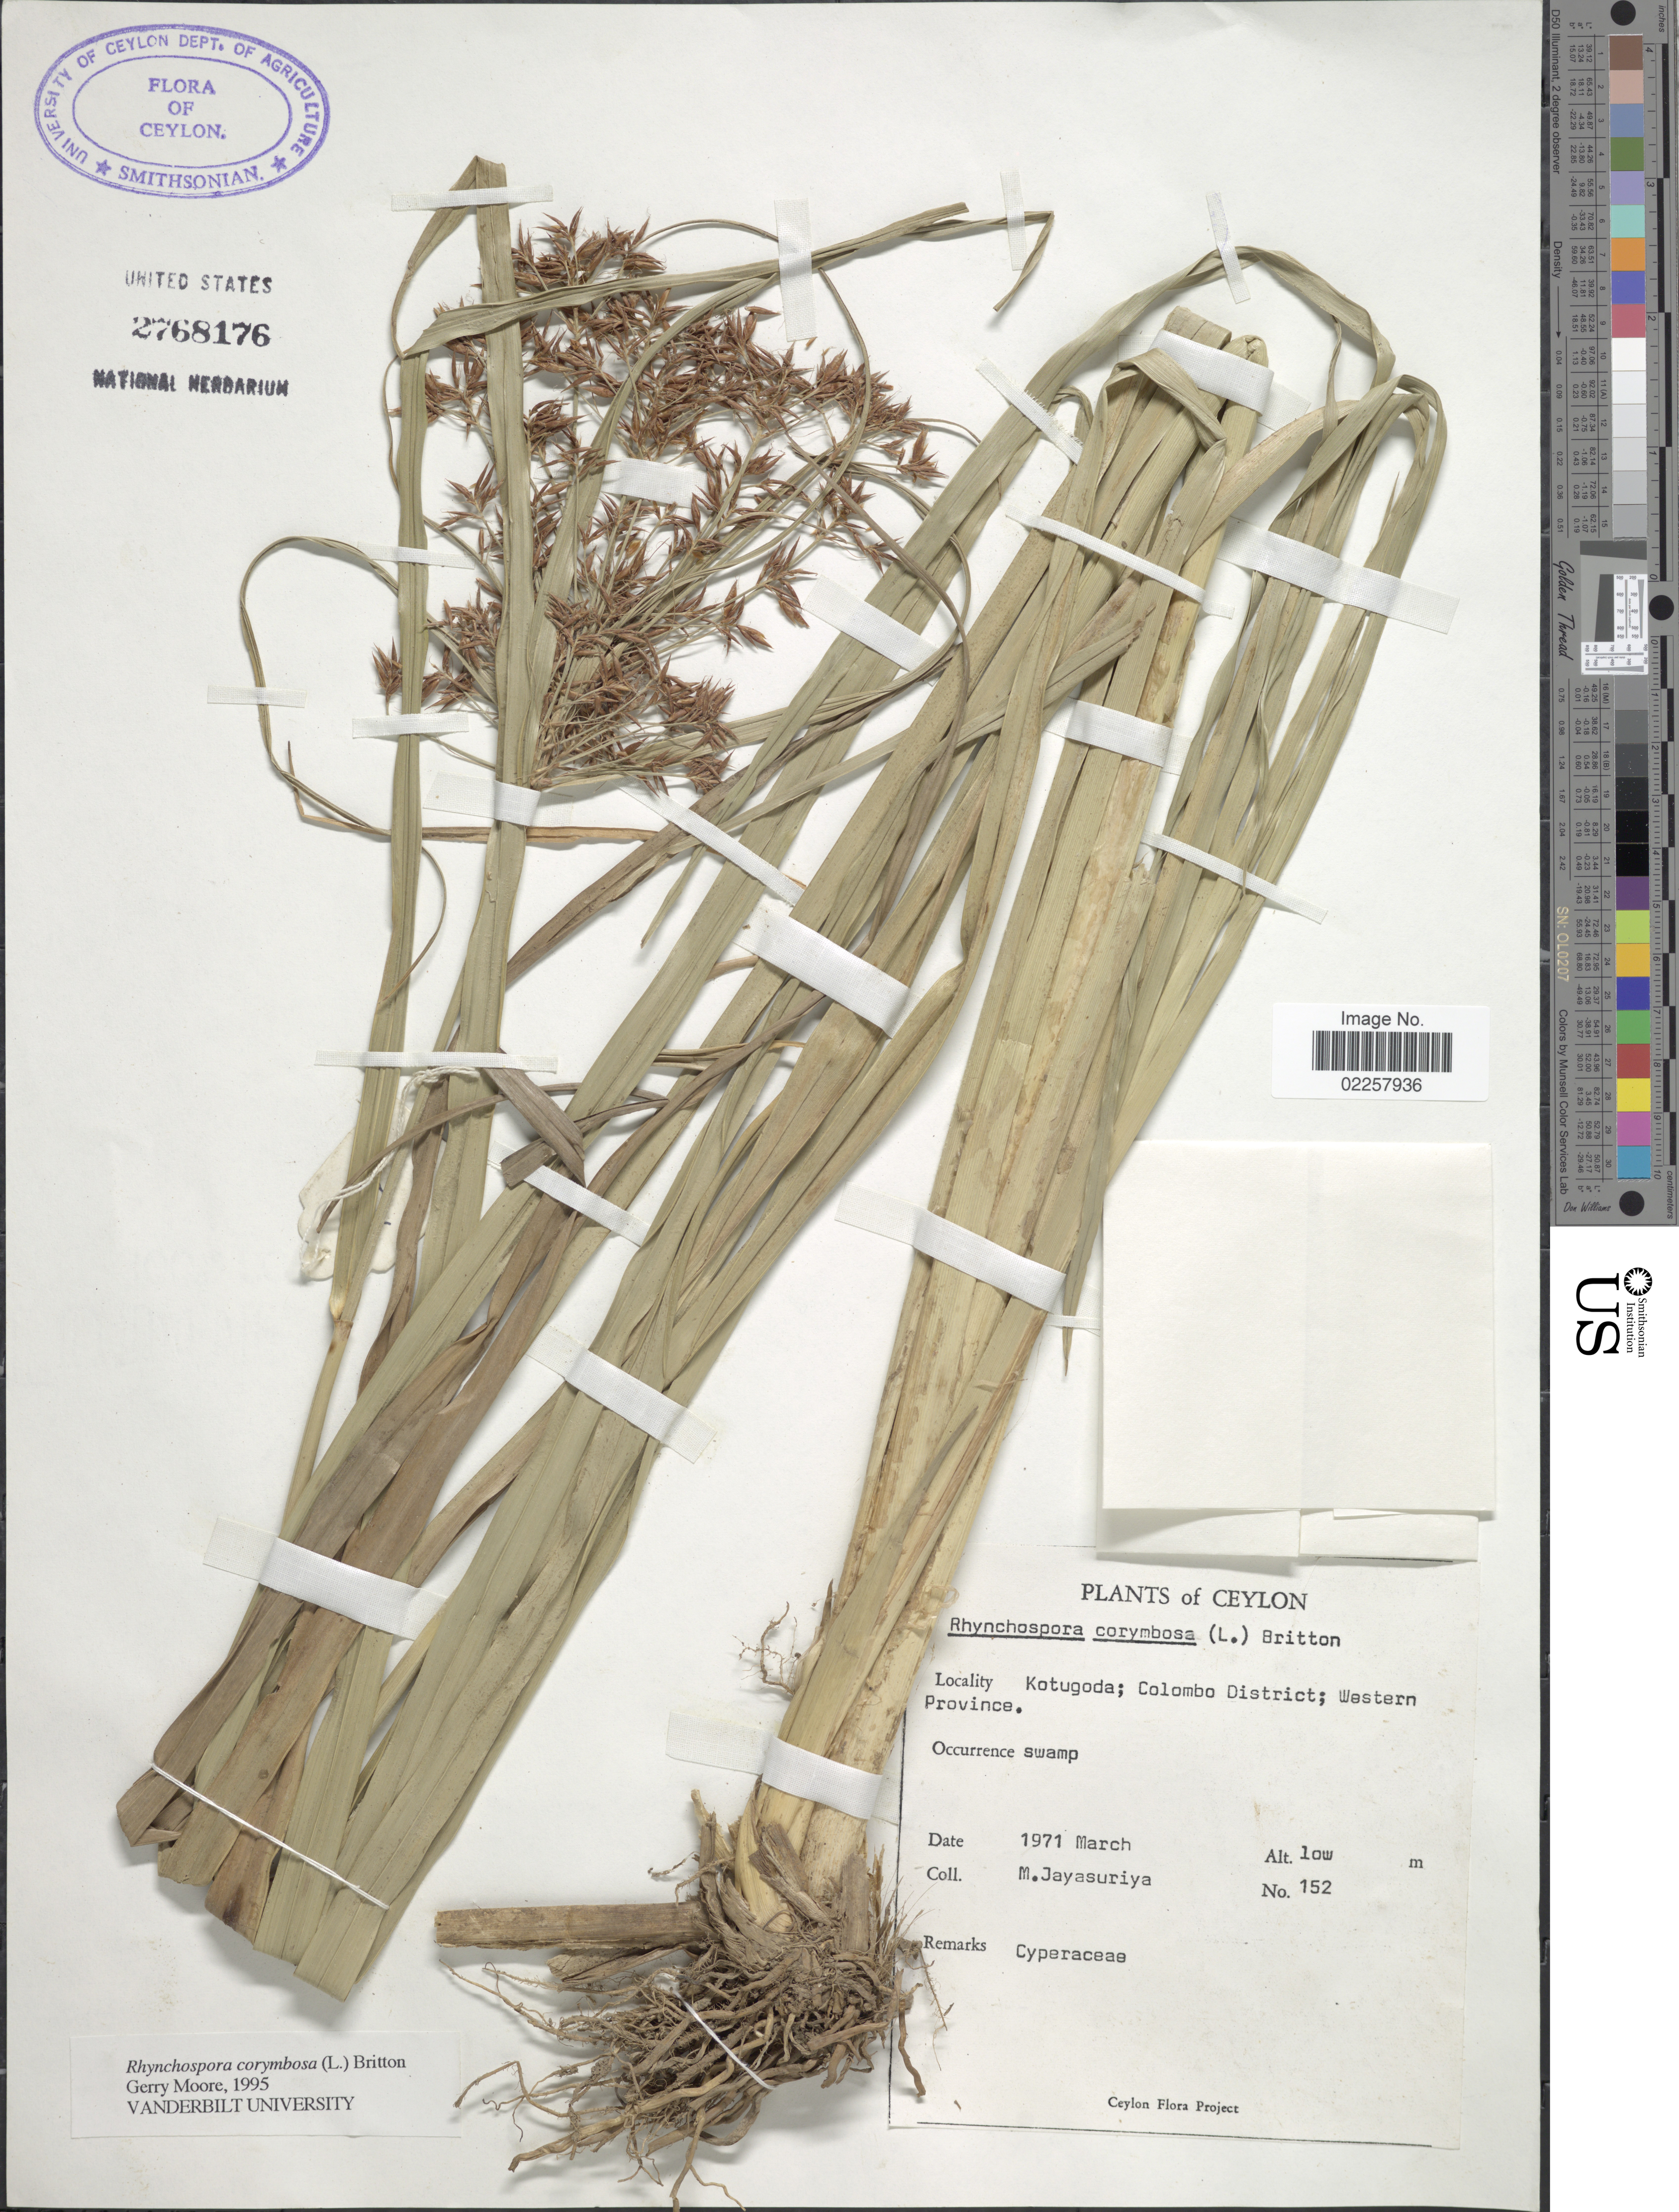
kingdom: Plantae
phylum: Tracheophyta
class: Liliopsida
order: Poales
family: Cyperaceae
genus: Rhynchospora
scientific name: Rhynchospora corymbosa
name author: (L.) Britton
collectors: M. Jayasuriya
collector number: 152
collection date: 1971-03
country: Sri Lanka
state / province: Western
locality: Kotugoda,. Colombo District, Western Province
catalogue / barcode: US 2768176